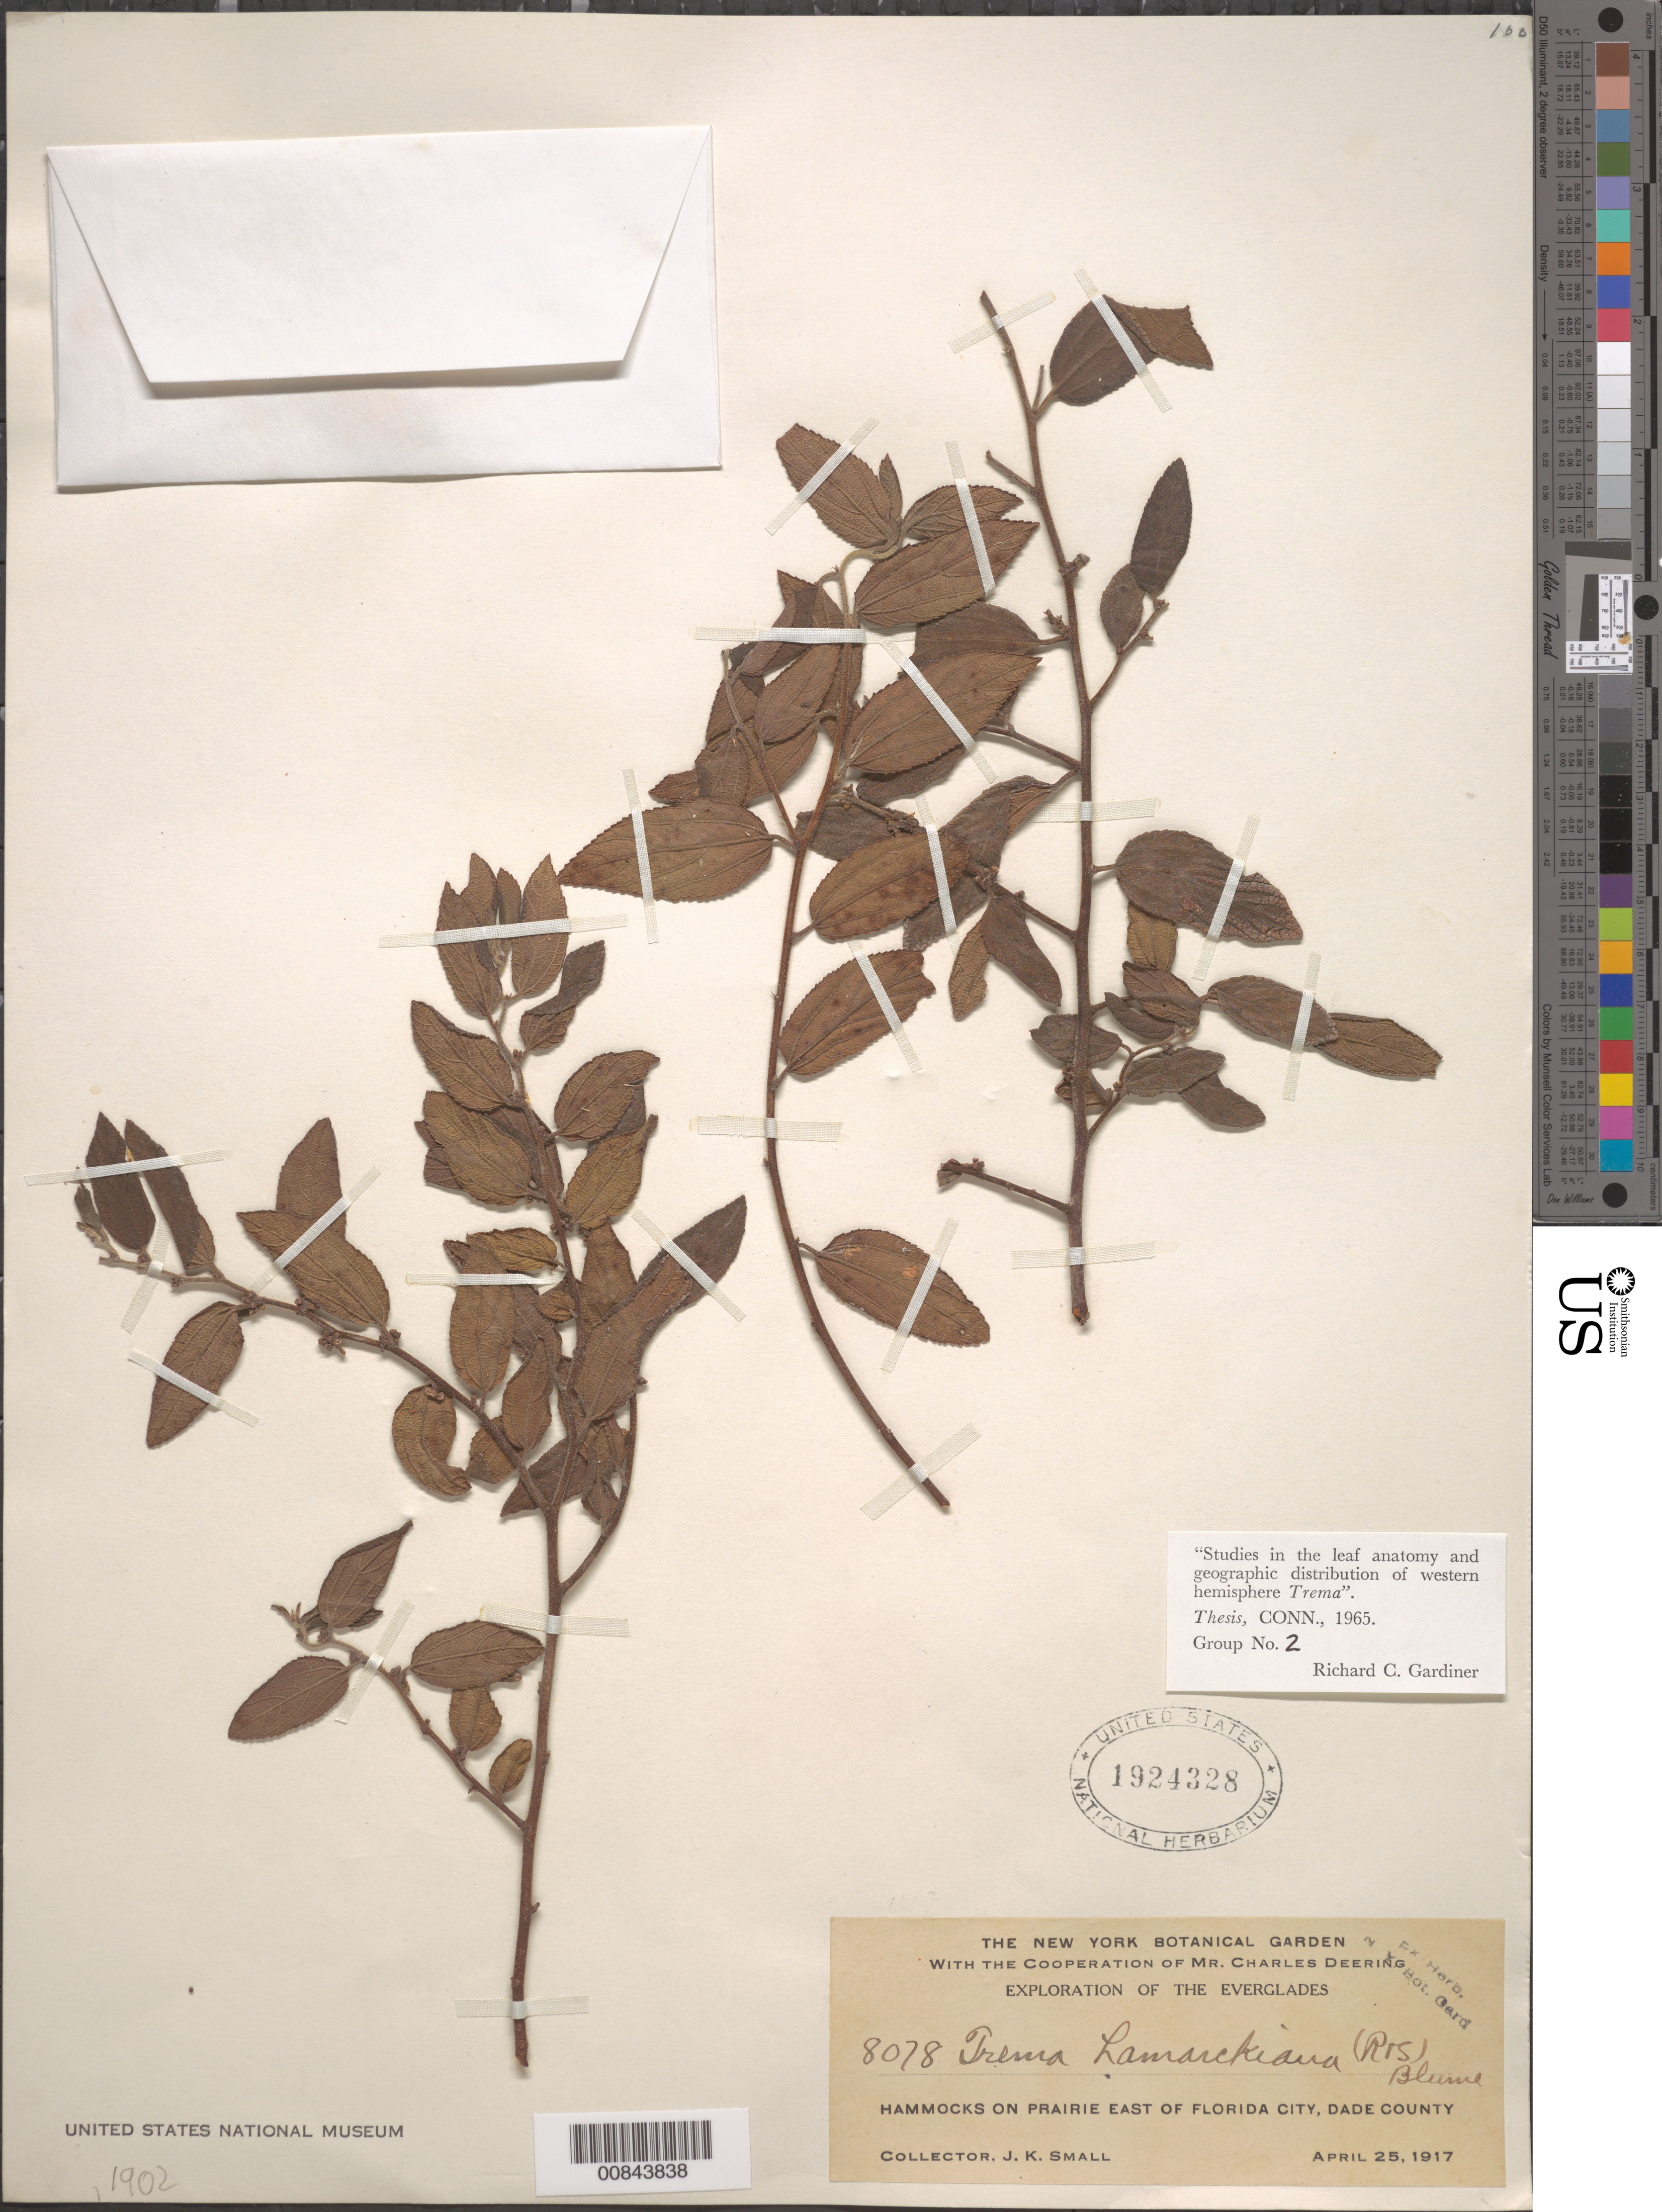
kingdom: Plantae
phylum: Tracheophyta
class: Magnoliopsida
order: Rosales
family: Cannabaceae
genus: Trema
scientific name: Trema lamarckianum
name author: (Schult.) Blume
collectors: J. K. Small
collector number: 8078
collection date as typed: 25 Apr 1917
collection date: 1917-04-25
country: United States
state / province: Florida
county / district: Dade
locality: Hammock near Florida City.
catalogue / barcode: US 1924328